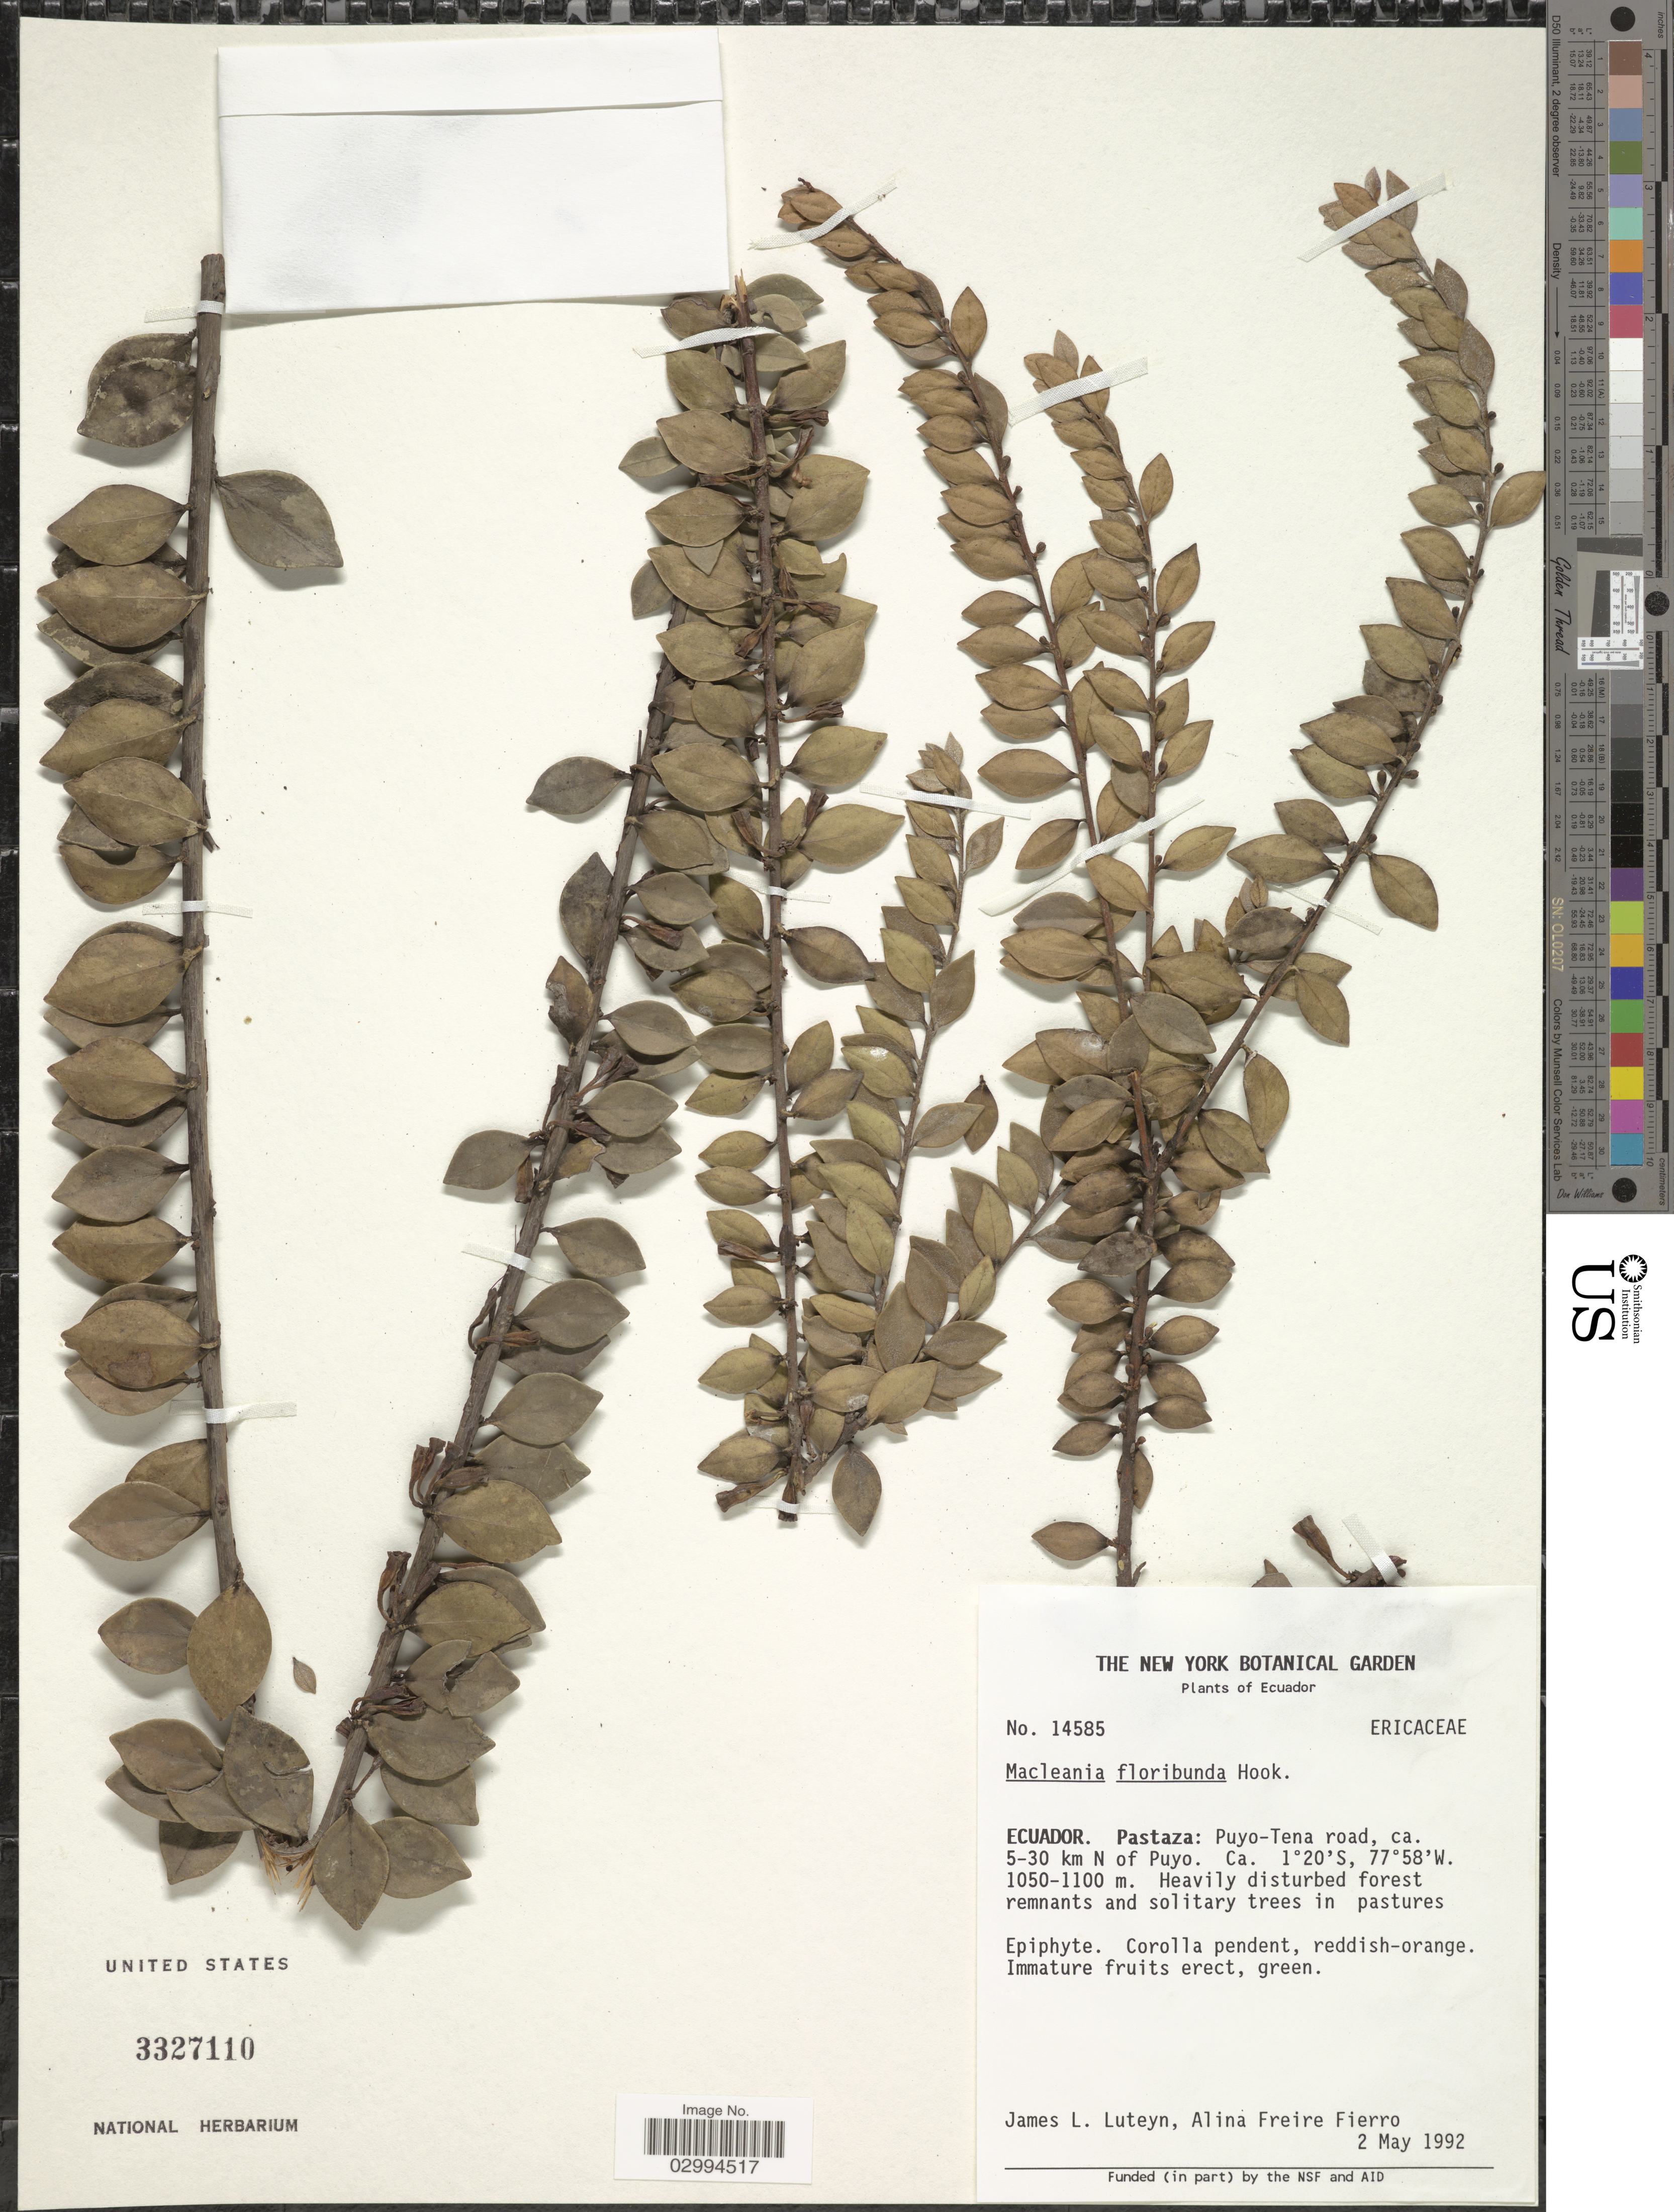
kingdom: Plantae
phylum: Tracheophyta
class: Magnoliopsida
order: Ericales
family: Ericaceae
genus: Macleania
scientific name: Macleania floribunda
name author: Hook.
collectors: J. L. Luteyn & A. Freire-Fierro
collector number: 14585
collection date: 1992-05-02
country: Ecuador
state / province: Pastaza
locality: Puyo-Tena road, ca. 5-30 km N of Puyo.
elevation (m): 1050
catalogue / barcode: US 3327110